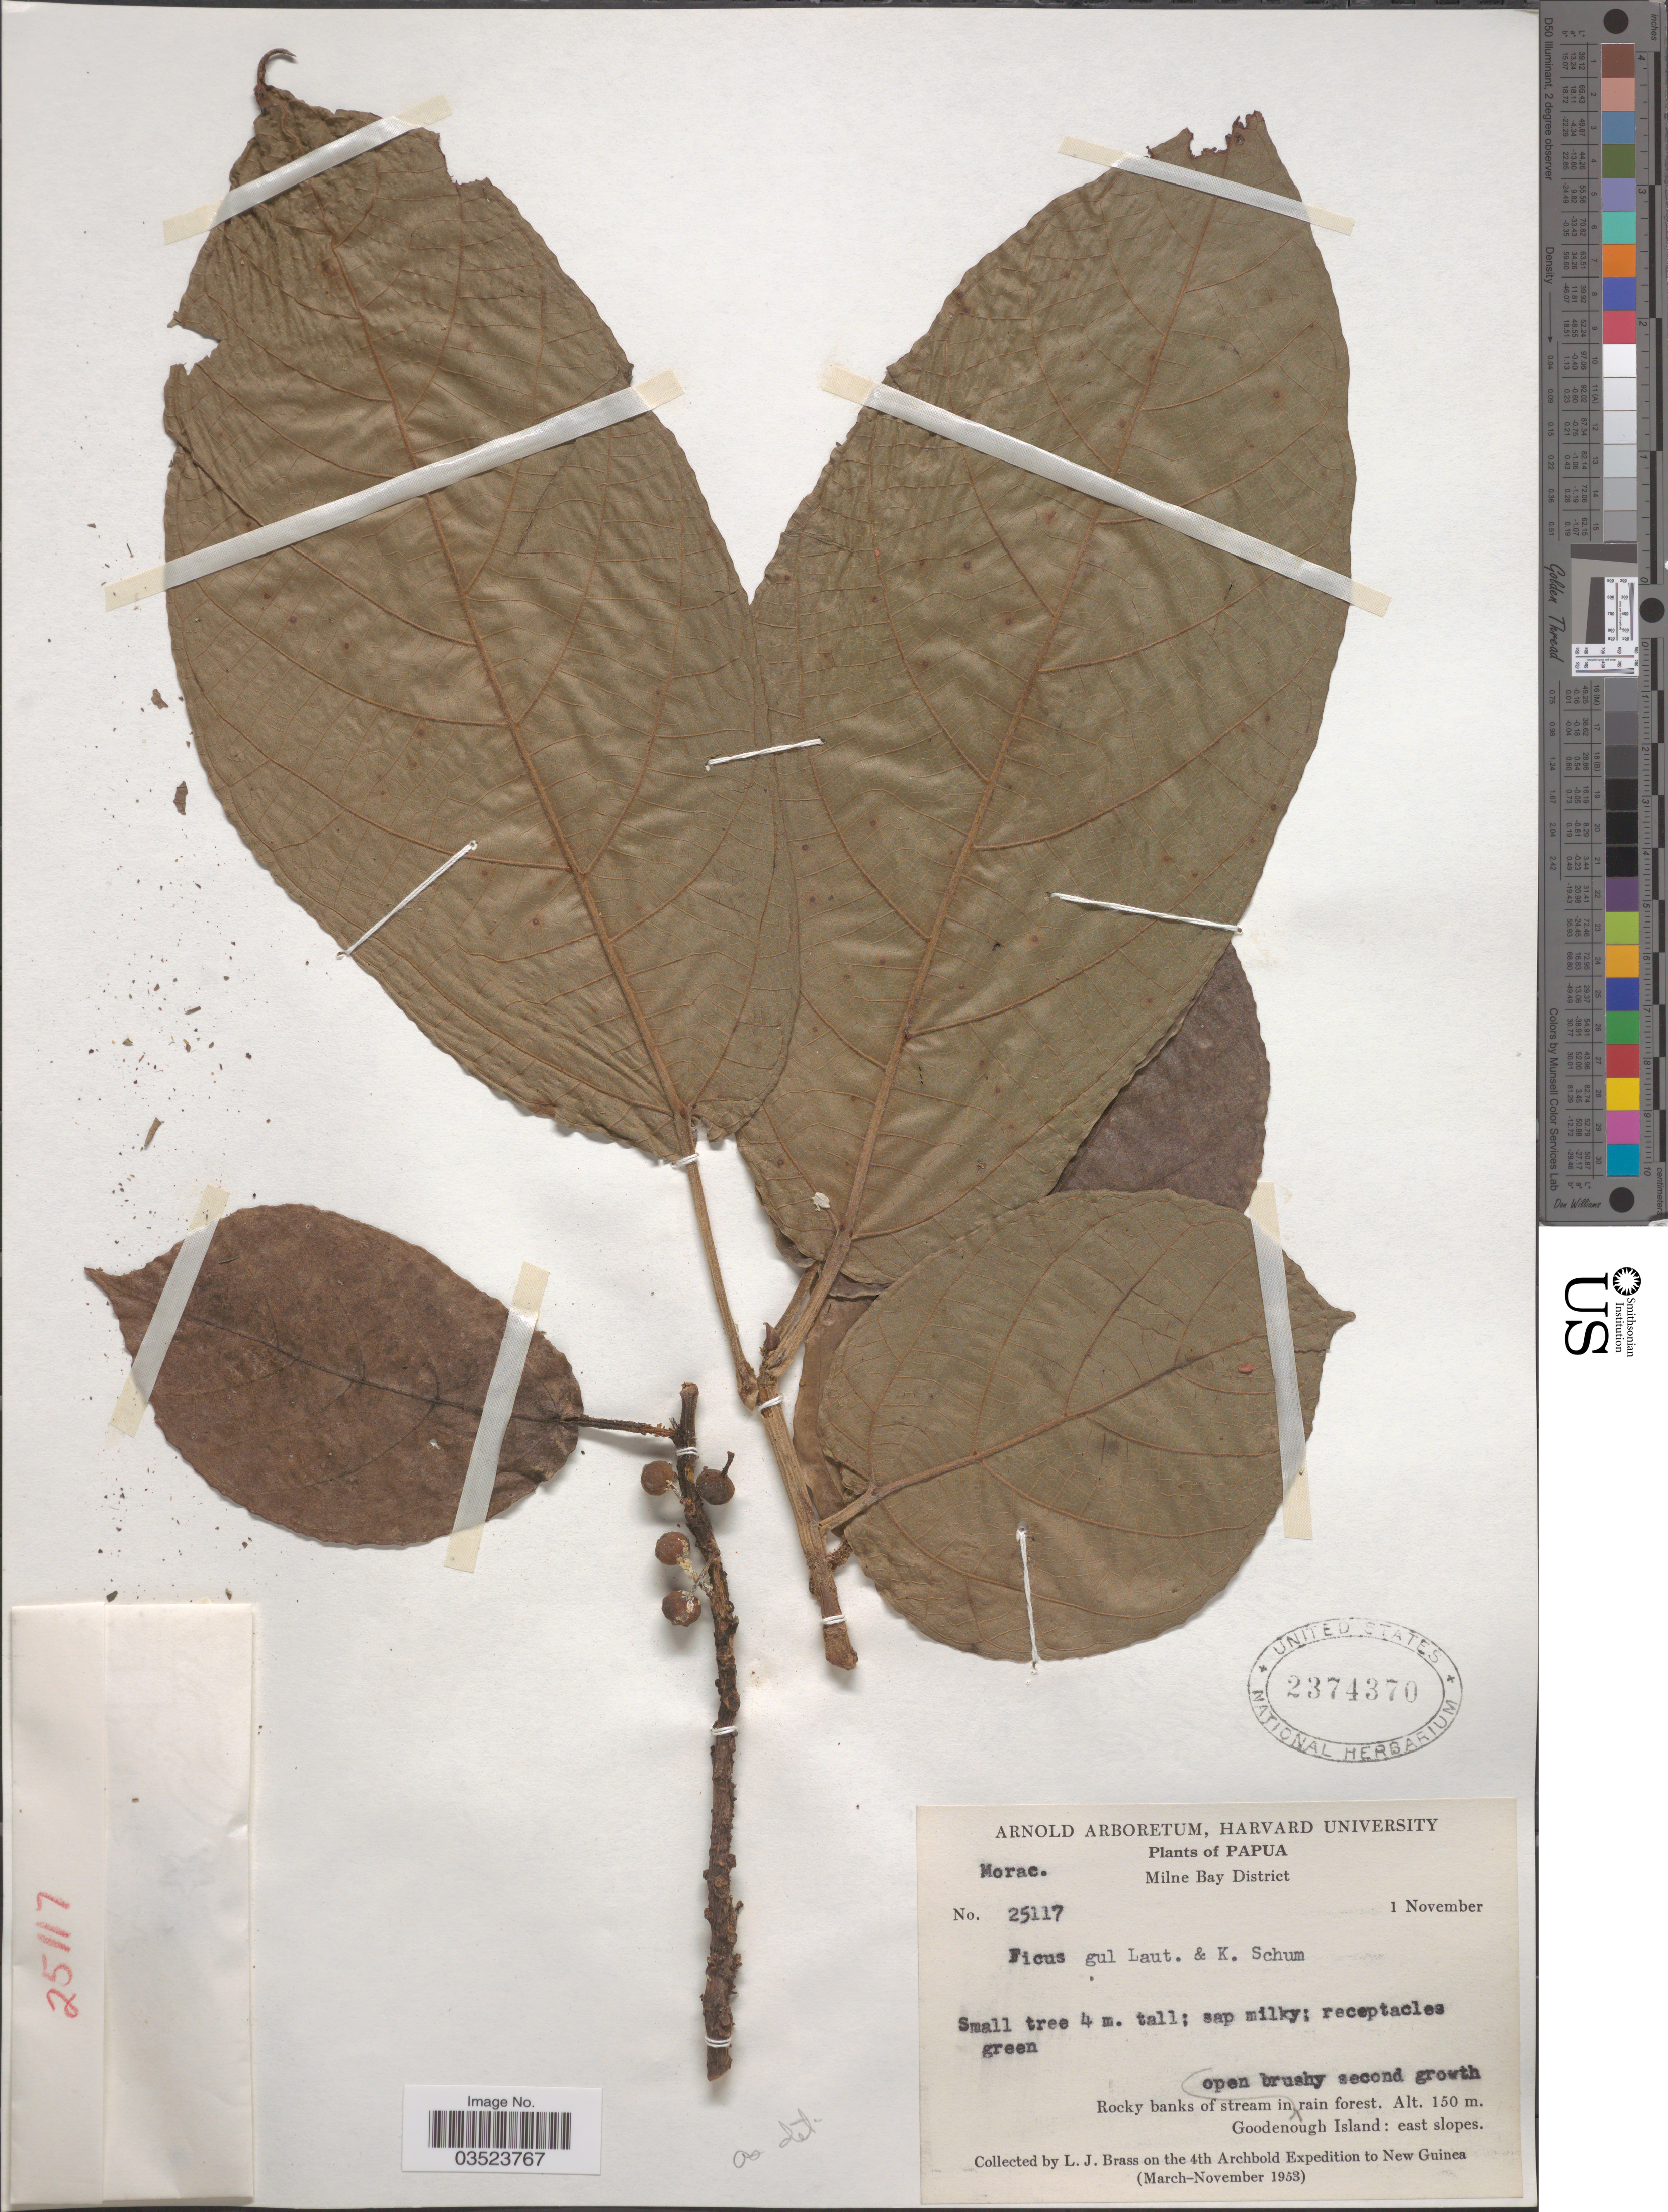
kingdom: Plantae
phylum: Tracheophyta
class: Magnoliopsida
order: Rosales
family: Moraceae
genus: Ficus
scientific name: Ficus gul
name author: Lauterb. & K. Schum.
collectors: L. J. Brass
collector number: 25117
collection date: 1953-11-01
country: Papua New Guinea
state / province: Milne Bay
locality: Milne Bay District. Goodenough Island.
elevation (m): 150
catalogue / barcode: US 2374370